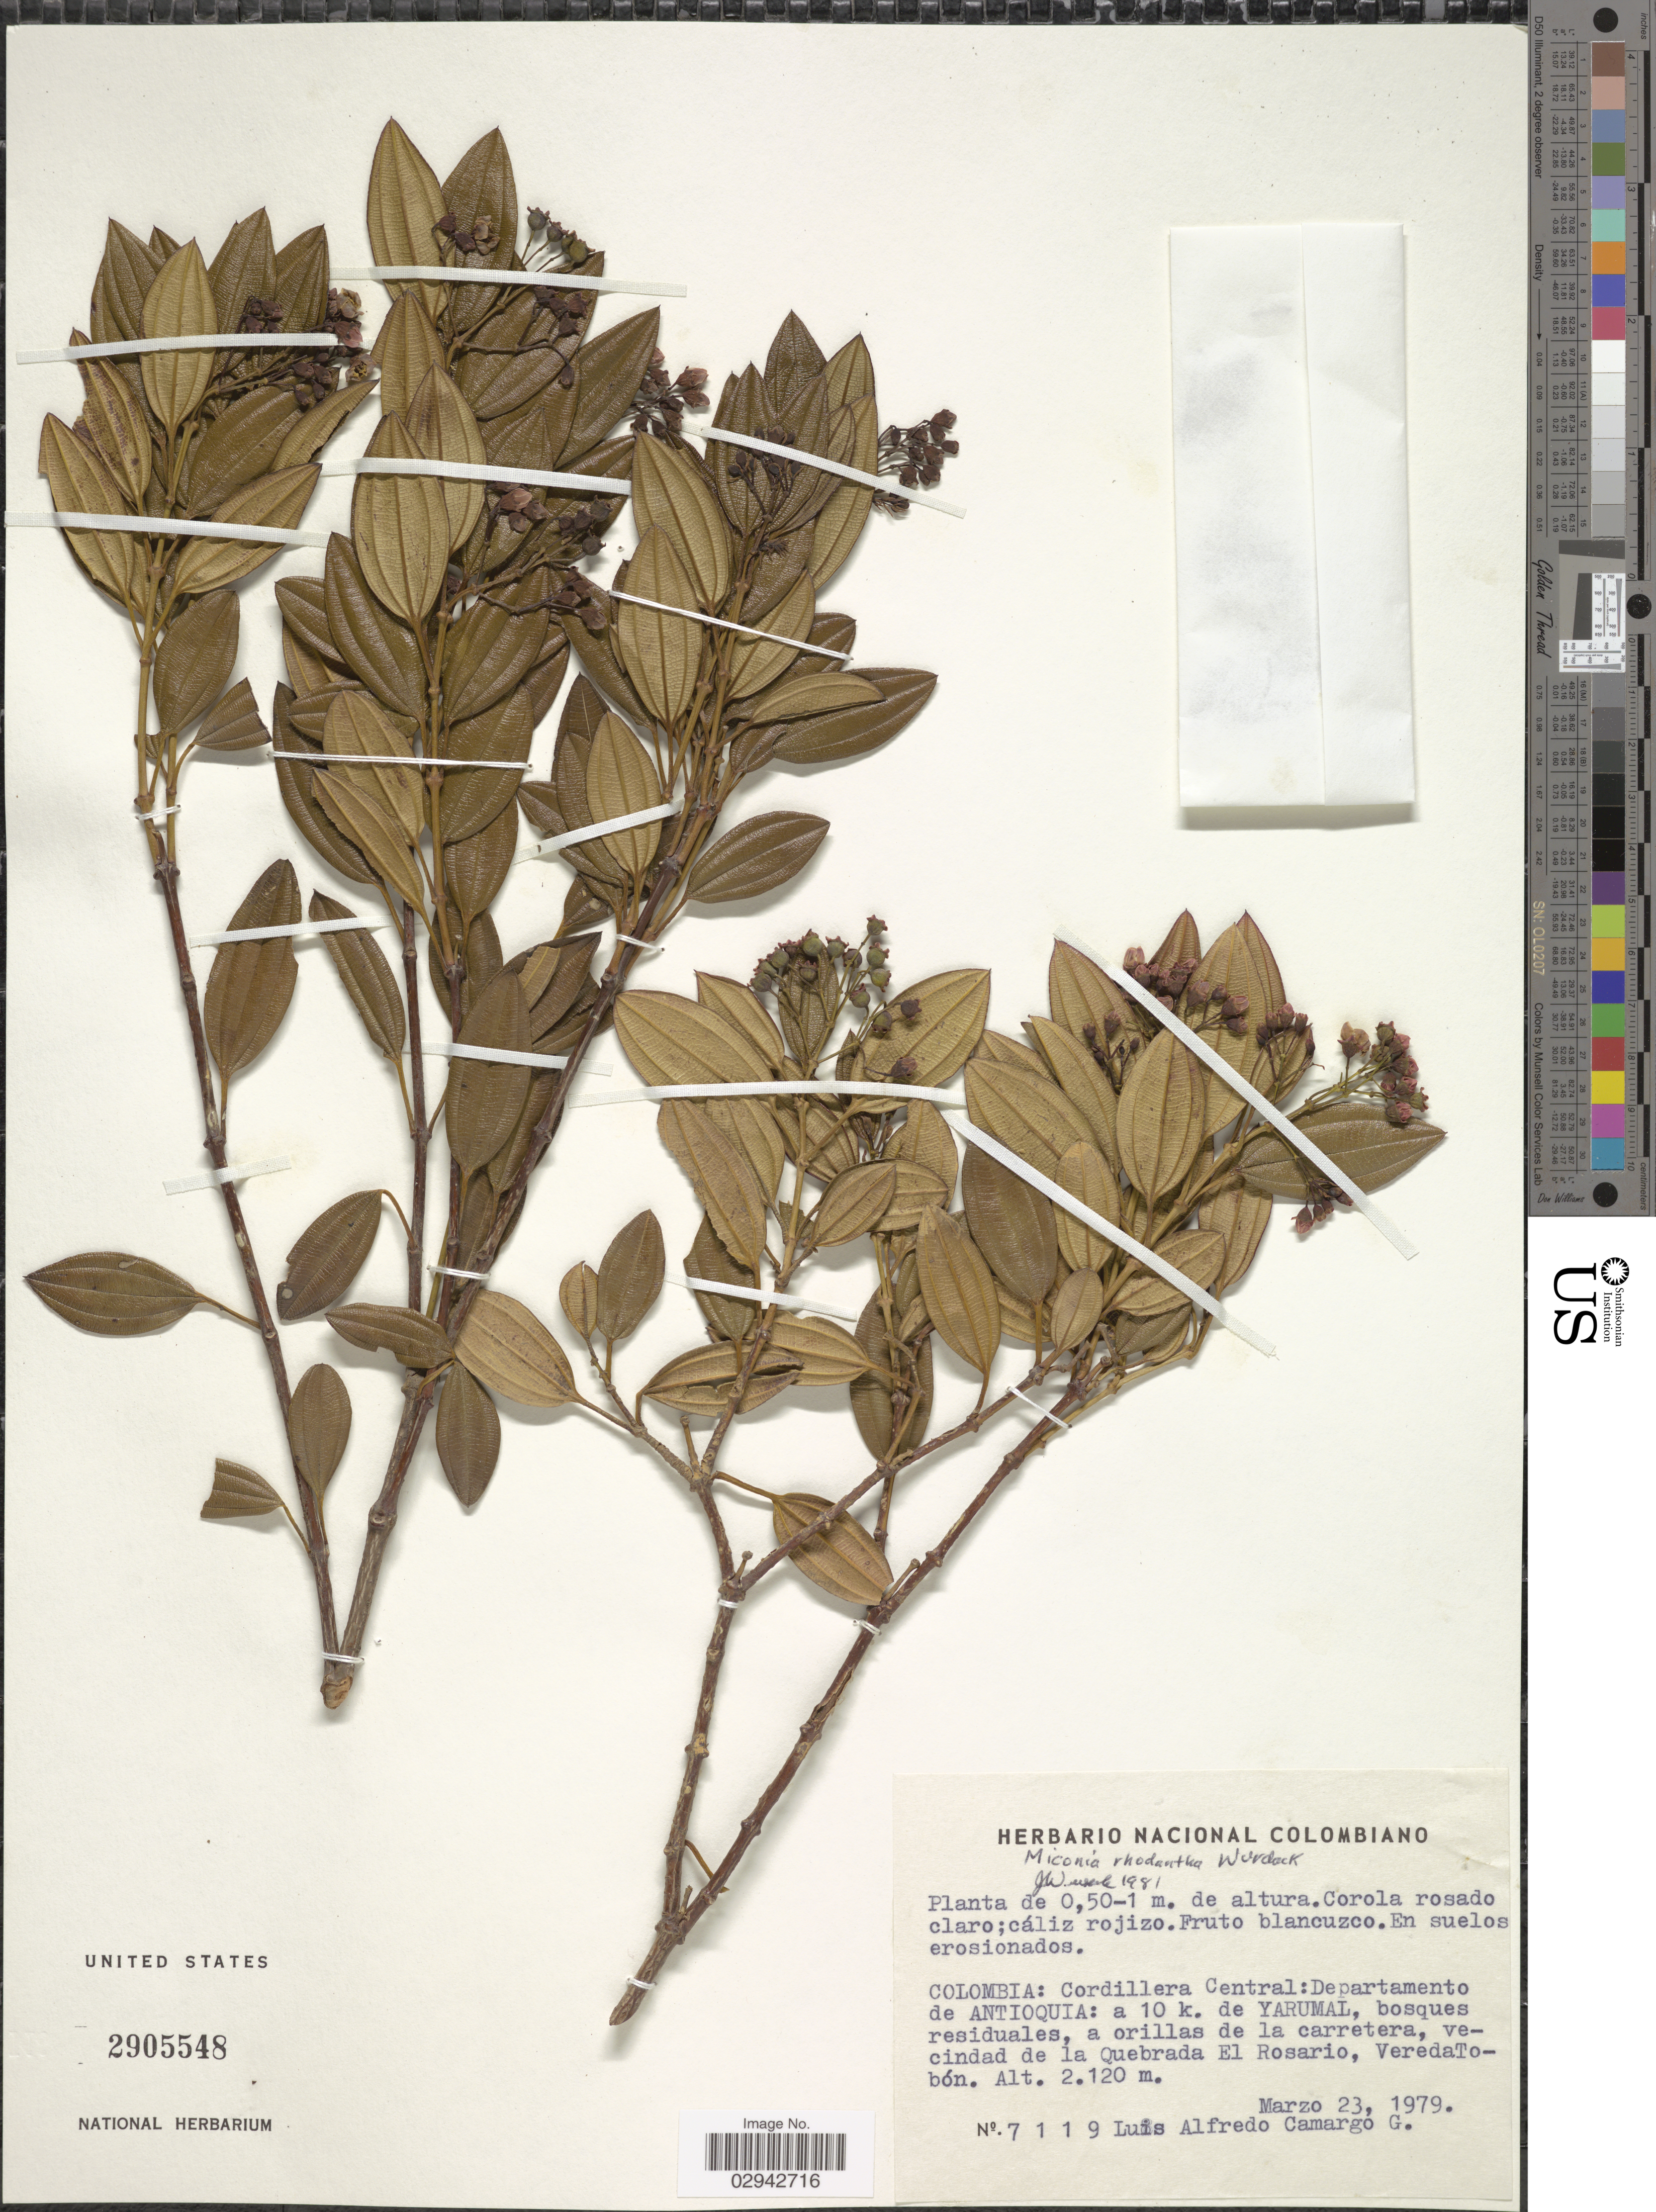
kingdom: Plantae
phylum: Tracheophyta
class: Magnoliopsida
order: Myrtales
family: Melastomataceae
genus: Miconia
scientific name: Miconia rhodantha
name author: Wurdack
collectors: L. A. Camargo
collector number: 7119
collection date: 1979-03-23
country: Colombia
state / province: Antioquia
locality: Cordillera Central, Departamento de Antioquia: a 10 k. de Yarumal, bosques residuales, a orillas de la carretera, vecindad de la Quebrada El Rosario, Vereda Tobón.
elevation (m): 2120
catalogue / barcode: US 2905548